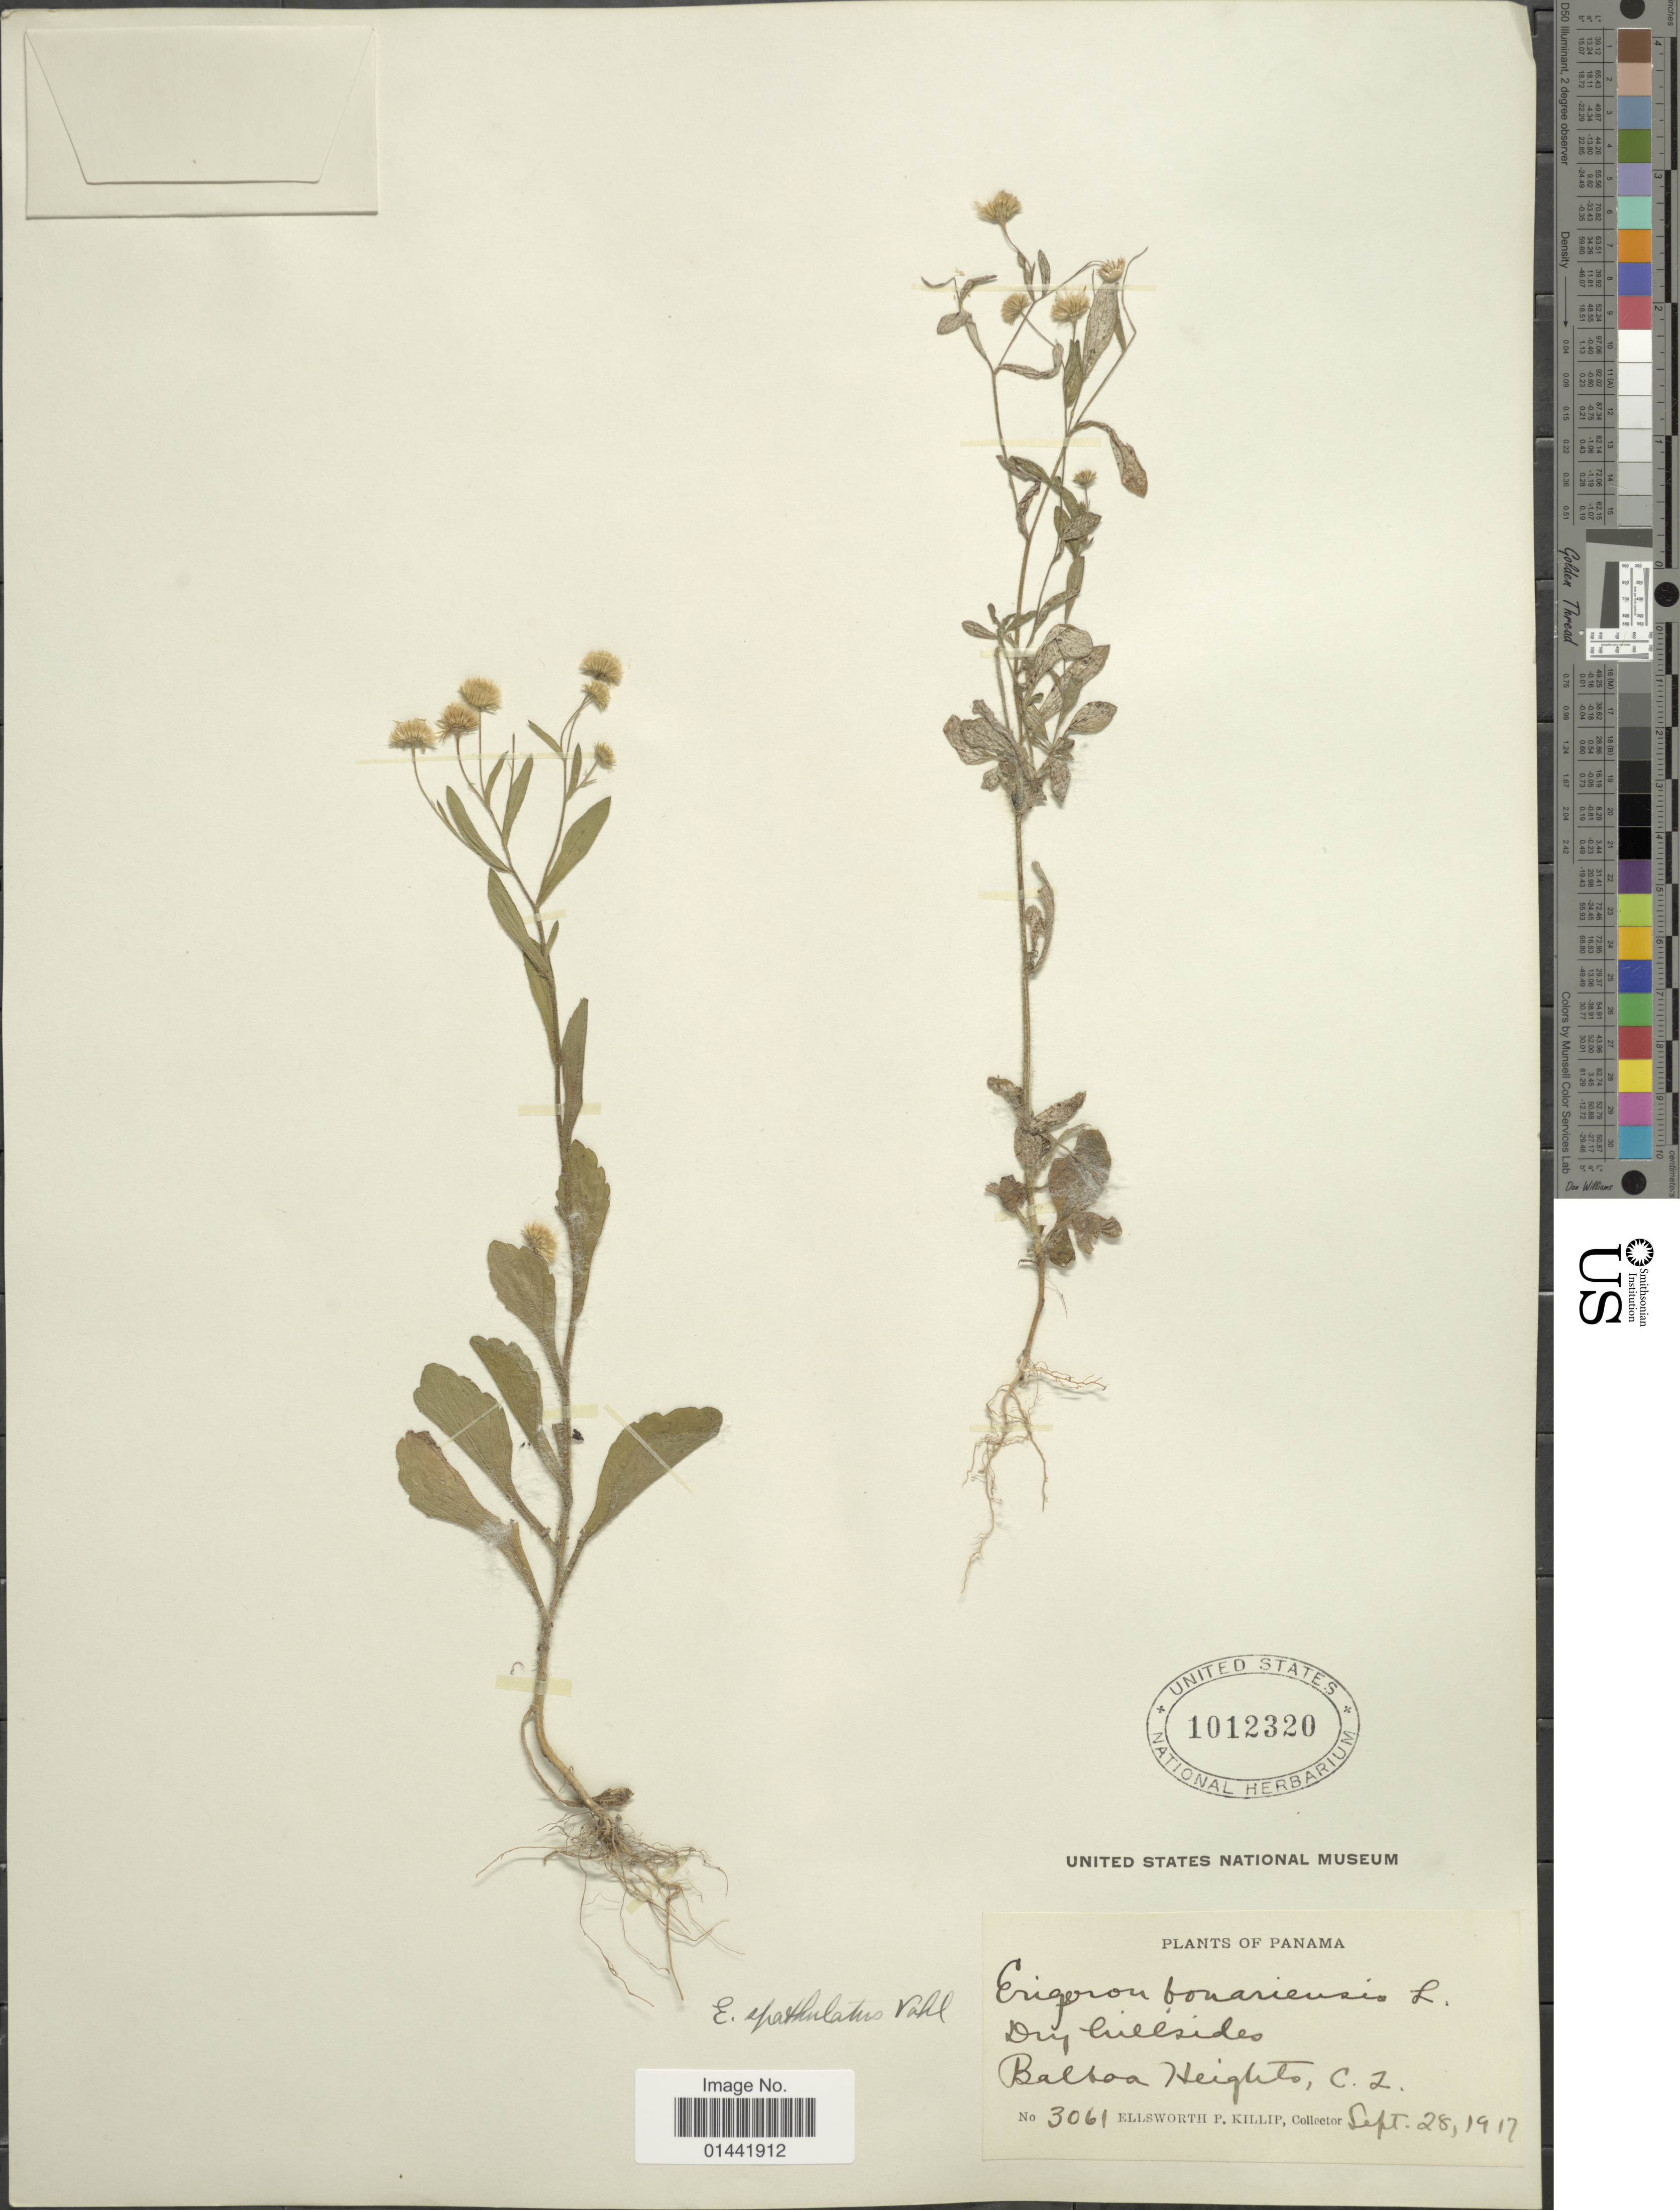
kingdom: Plantae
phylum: Tracheophyta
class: Magnoliopsida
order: Asterales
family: Asteraceae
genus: Erigeron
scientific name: Erigeron spathulatus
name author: Vahl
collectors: E. P. Killip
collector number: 3061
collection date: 1917-09-25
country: Panama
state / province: Colón / Panamá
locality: Dry hillsides, Balboa Heights, C.Z.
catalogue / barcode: US 1012320